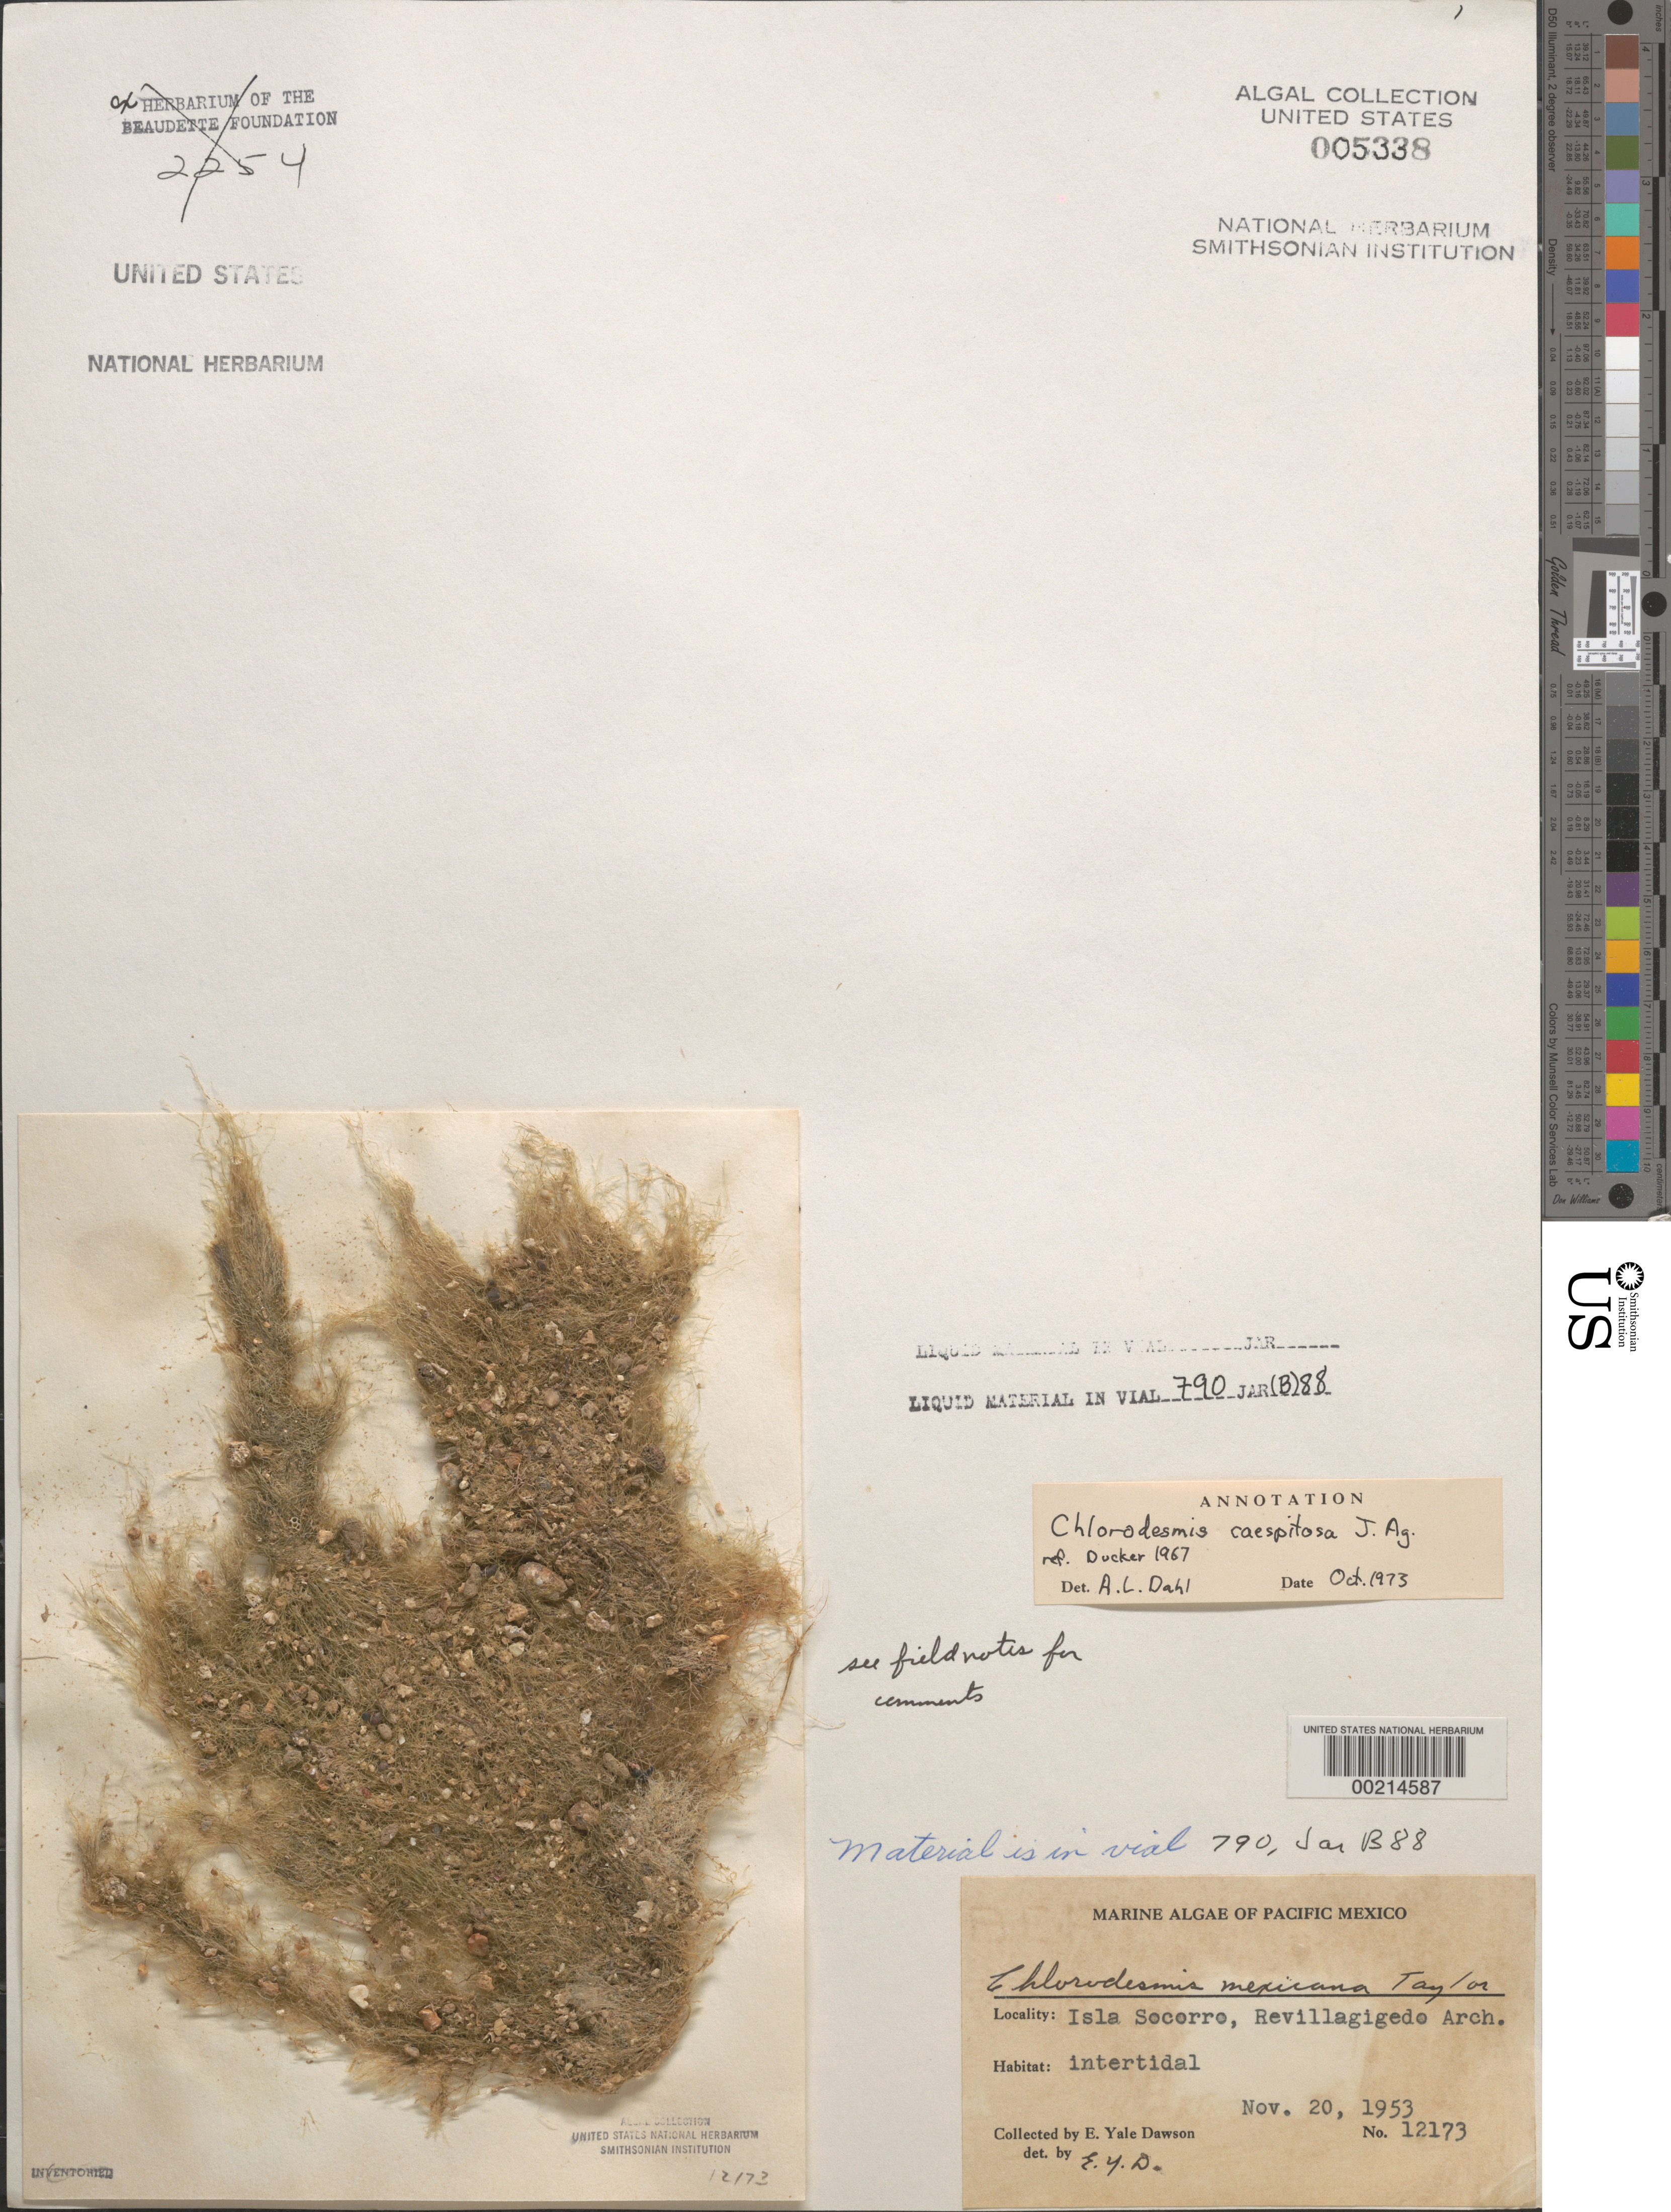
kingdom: Plantae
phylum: Chlorophyta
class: Ulvophyceae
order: Bryopsidales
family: Udoteaceae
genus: Chlorodesmis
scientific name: Chlorodesmis caespitosa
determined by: Dahl, A. E.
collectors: E. Y. Dawson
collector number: EYD 12173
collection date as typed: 20 Nov 1953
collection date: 1953-11-20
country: Mexico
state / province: Colima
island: Isla Socorro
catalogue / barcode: US 5338